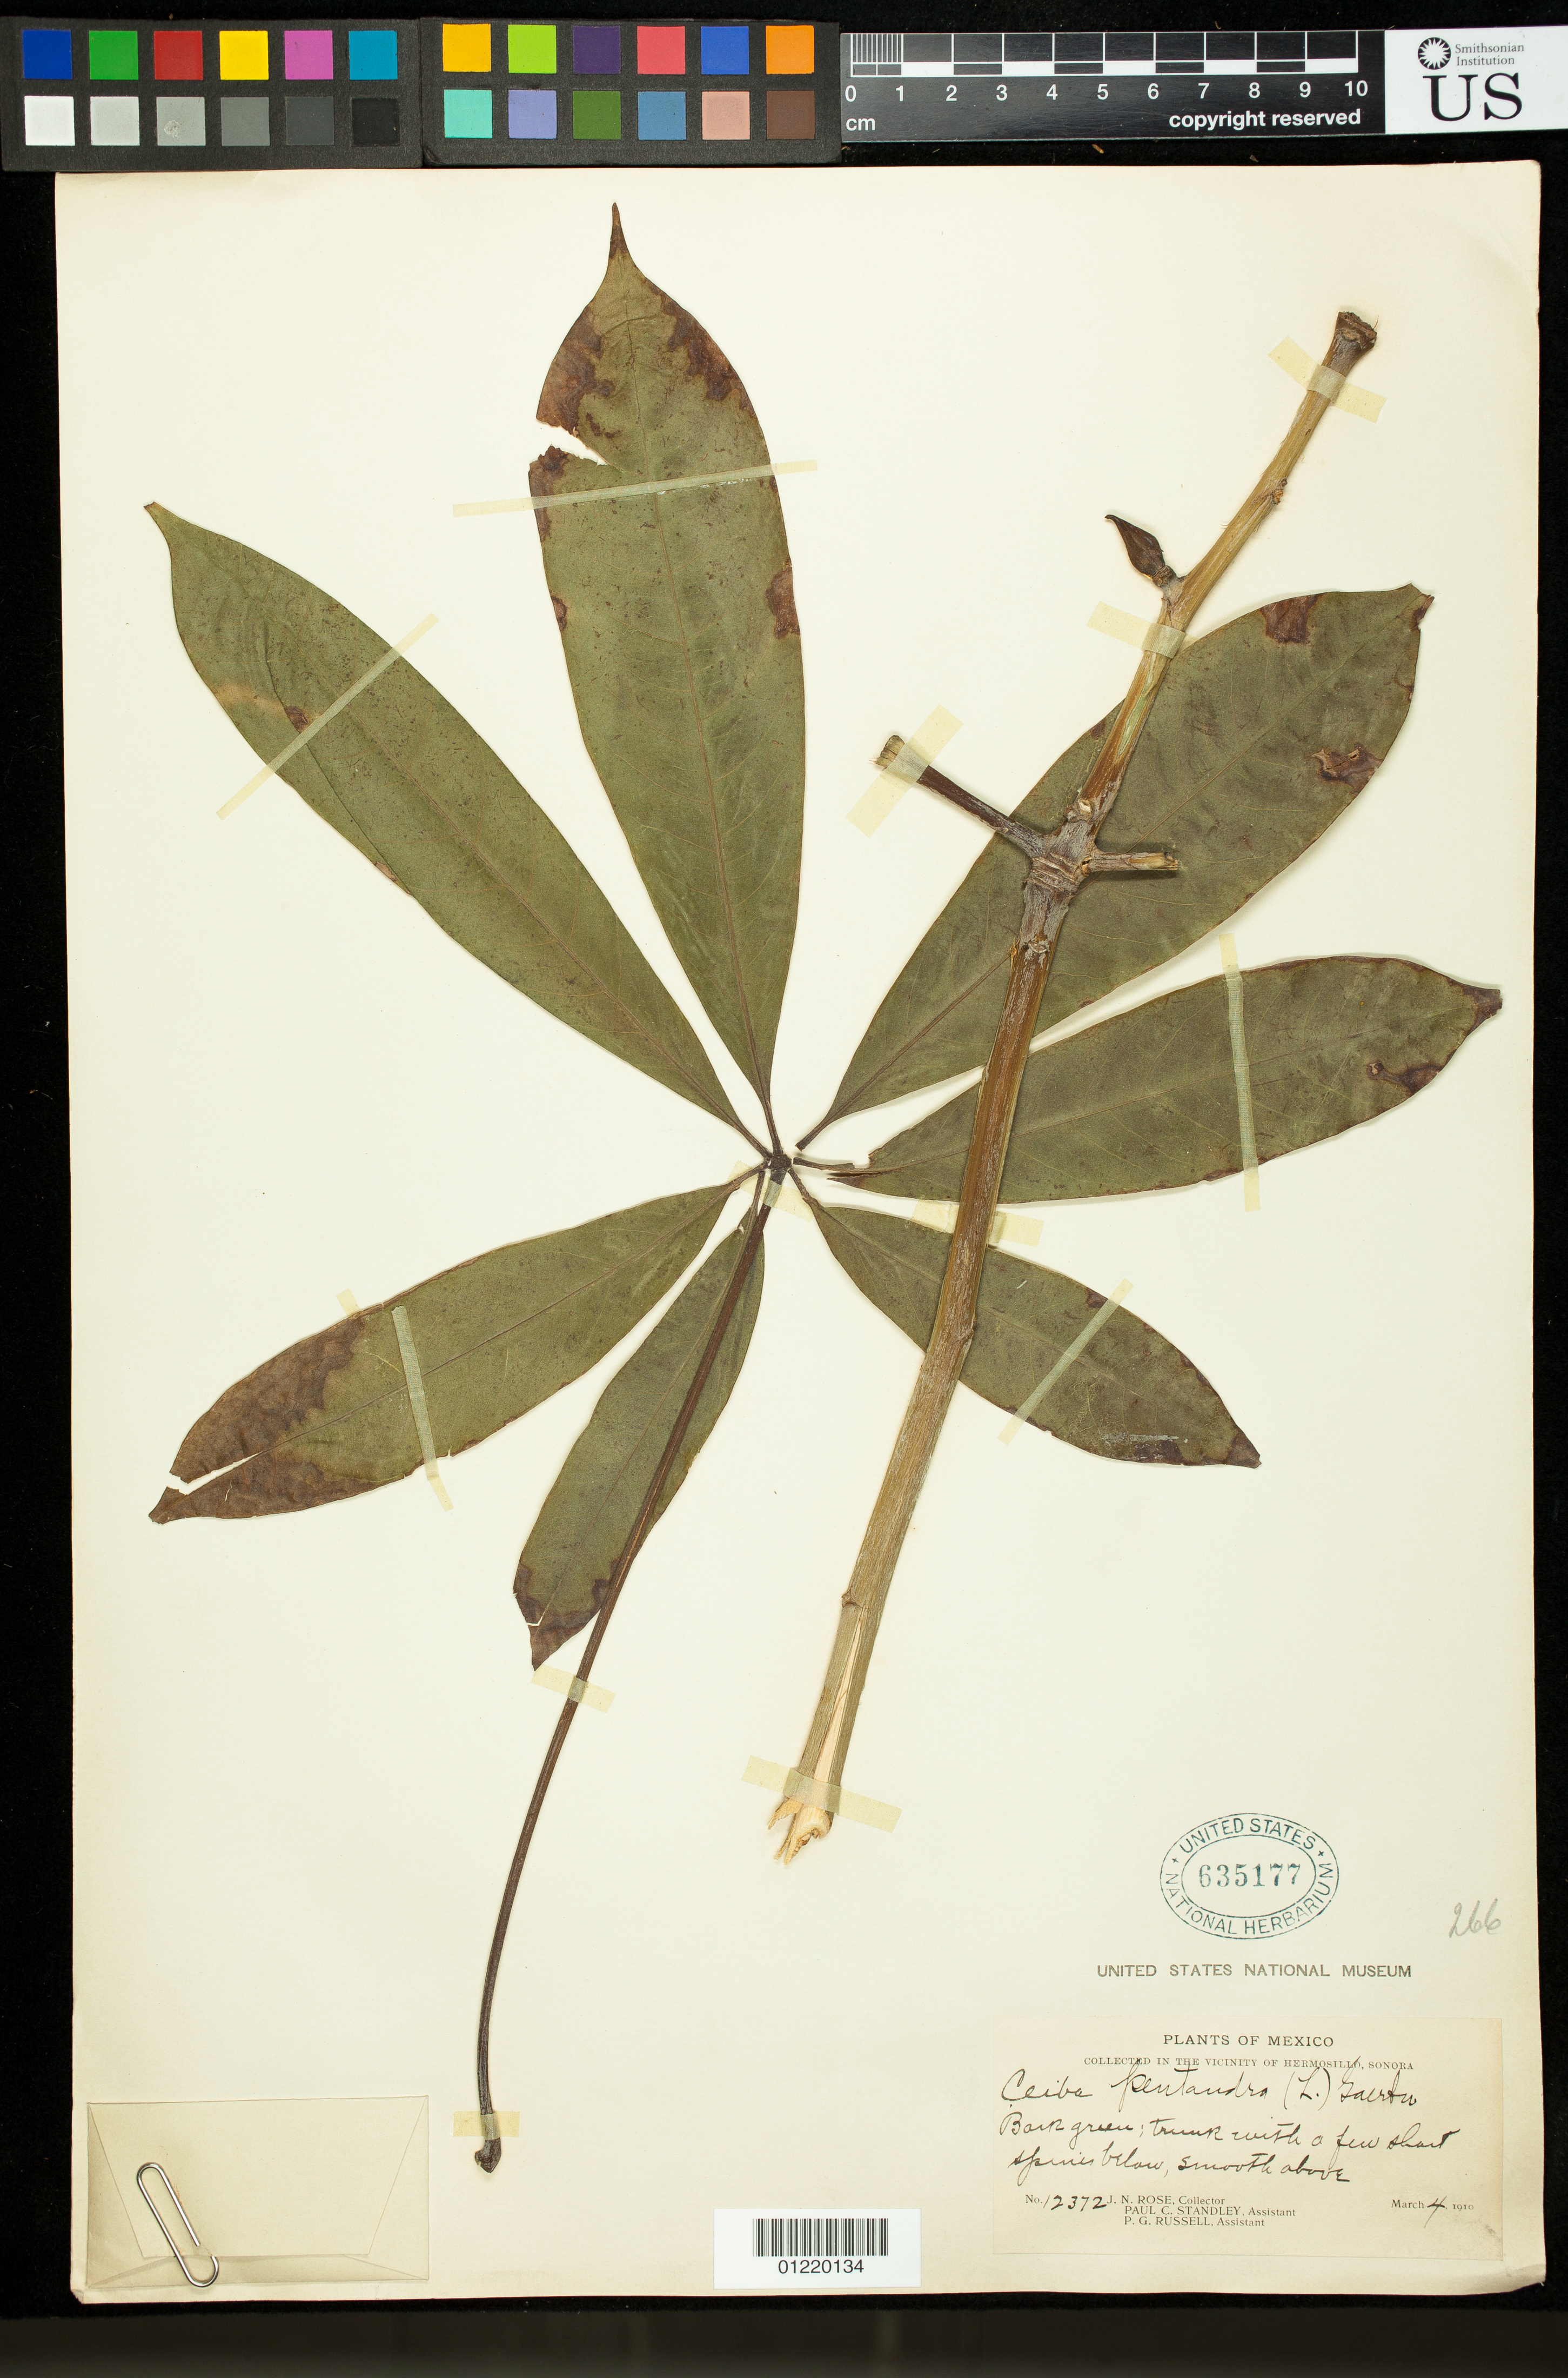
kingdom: Plantae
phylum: Tracheophyta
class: Magnoliopsida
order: Malvales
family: Malvaceae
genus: Ceiba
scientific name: Ceiba parvifolia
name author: Rose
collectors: J. N. Rose, D. R. Stoddart & P. G. Russell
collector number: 12372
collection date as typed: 3/4/1910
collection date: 1910-03-04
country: Mexico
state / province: Sonora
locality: Vicinity of Hermosillo, Sonora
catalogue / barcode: US 635177